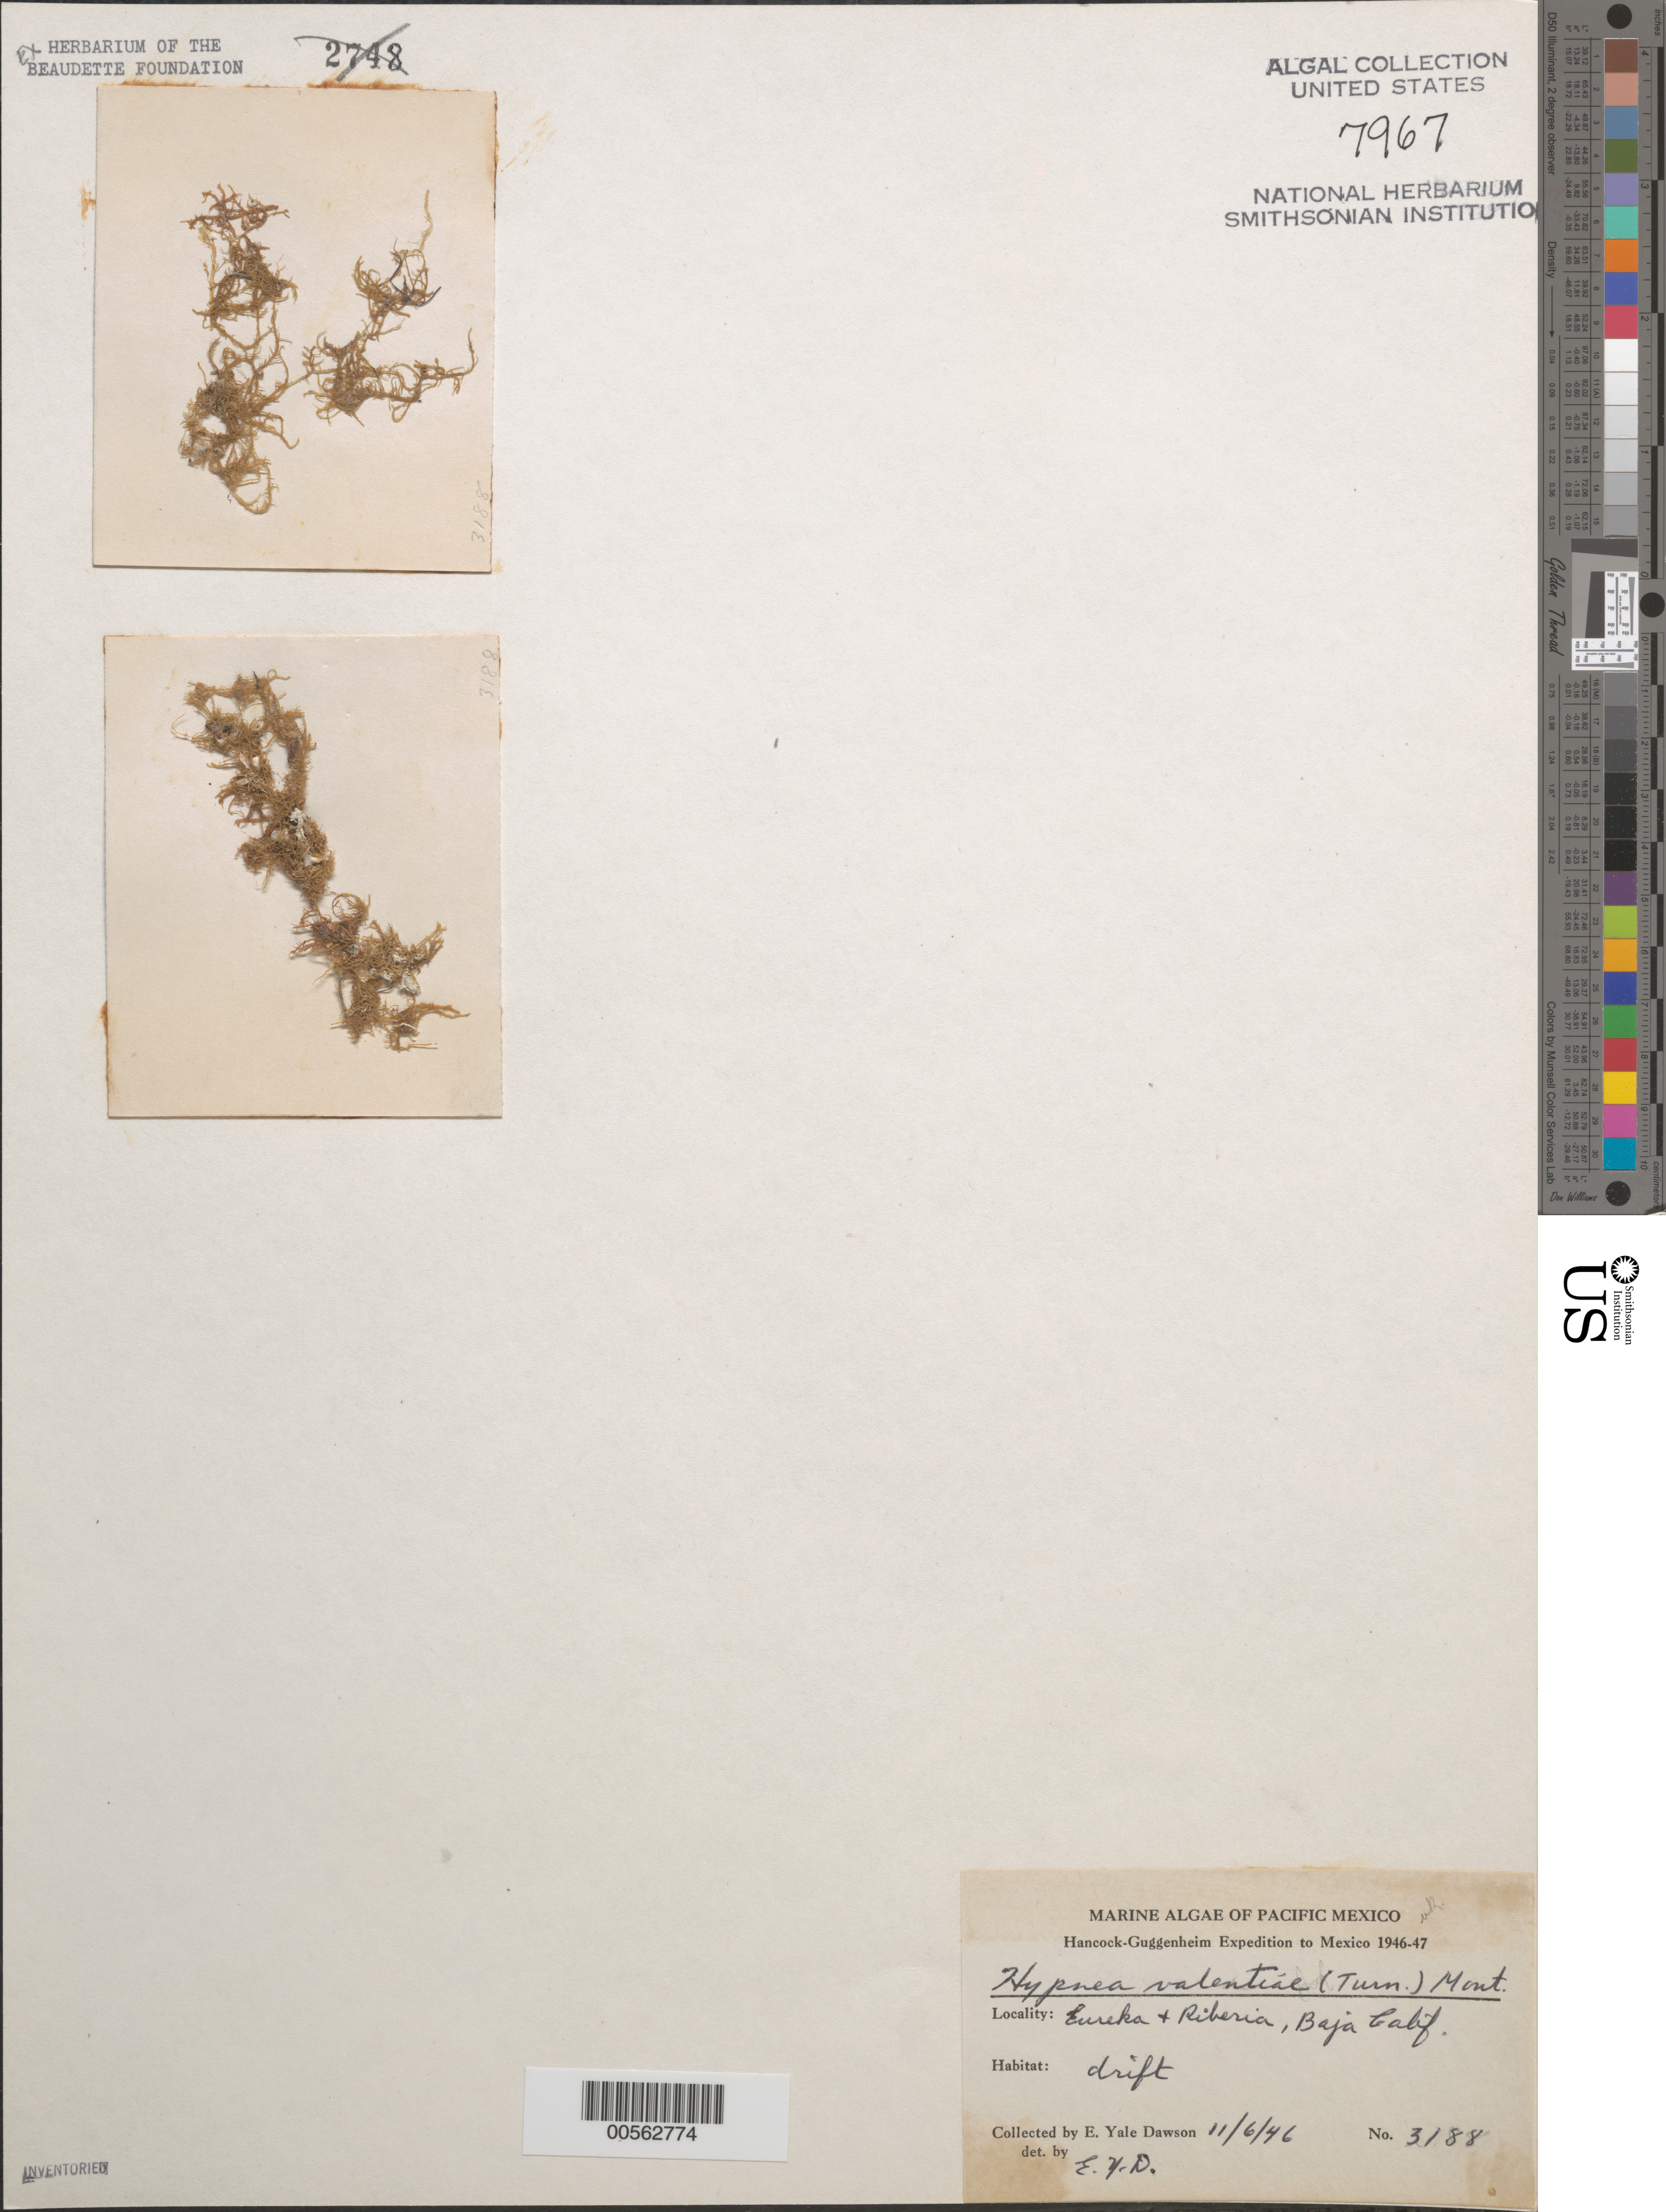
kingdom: Plantae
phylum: Rhodophyta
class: Florideophyceae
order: Gigartinales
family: Cystocloniaceae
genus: Hypnea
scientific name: Hypnea valentiae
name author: (Turner) Mont.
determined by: Dawson, E. Y.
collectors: E. Y. Dawson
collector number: EYD 3188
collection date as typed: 06 Nov 1946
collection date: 1946-11-06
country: Mexico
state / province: Baja California Sur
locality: Eureka and Riberia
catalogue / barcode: US 7967